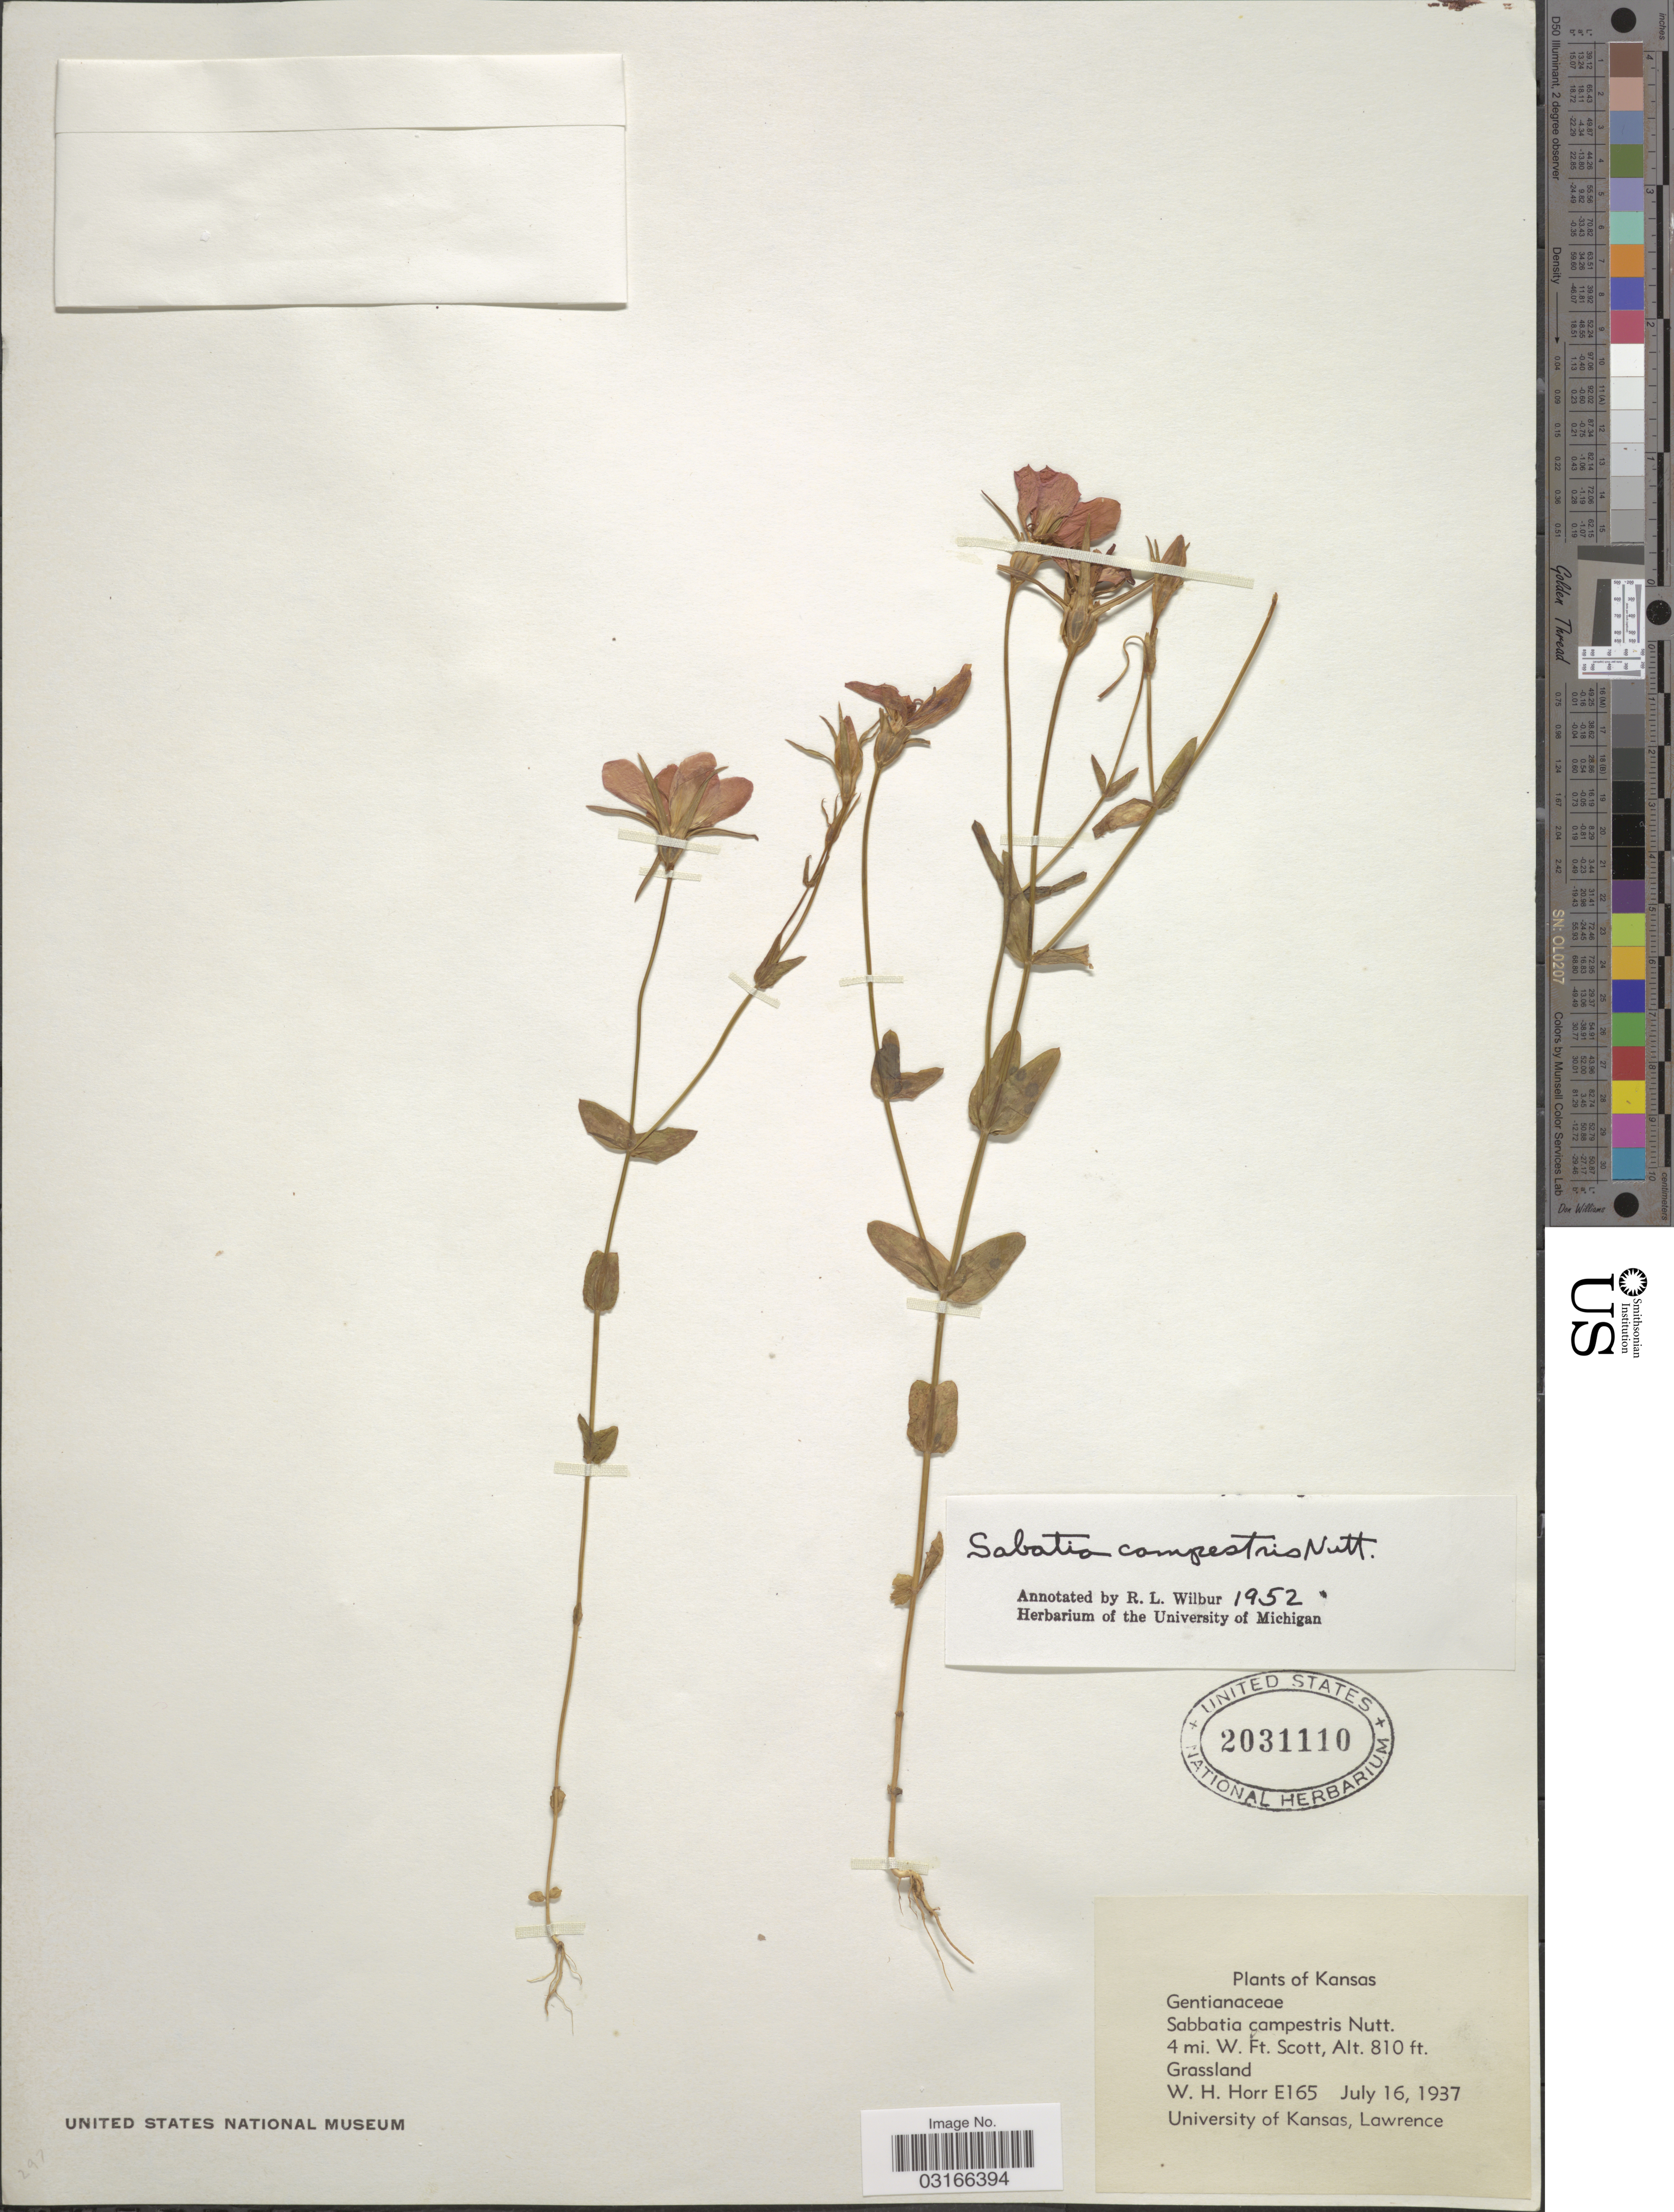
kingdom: Plantae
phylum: Tracheophyta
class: Magnoliopsida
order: Gentianales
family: Gentianaceae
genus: Sabatia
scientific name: Sabatia campestris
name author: Nutt.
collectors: W. H. Horr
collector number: E165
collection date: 1937-07-16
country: United States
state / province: Kansas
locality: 4 mi. W. Ft. Scott.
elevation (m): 247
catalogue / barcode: US 2031110